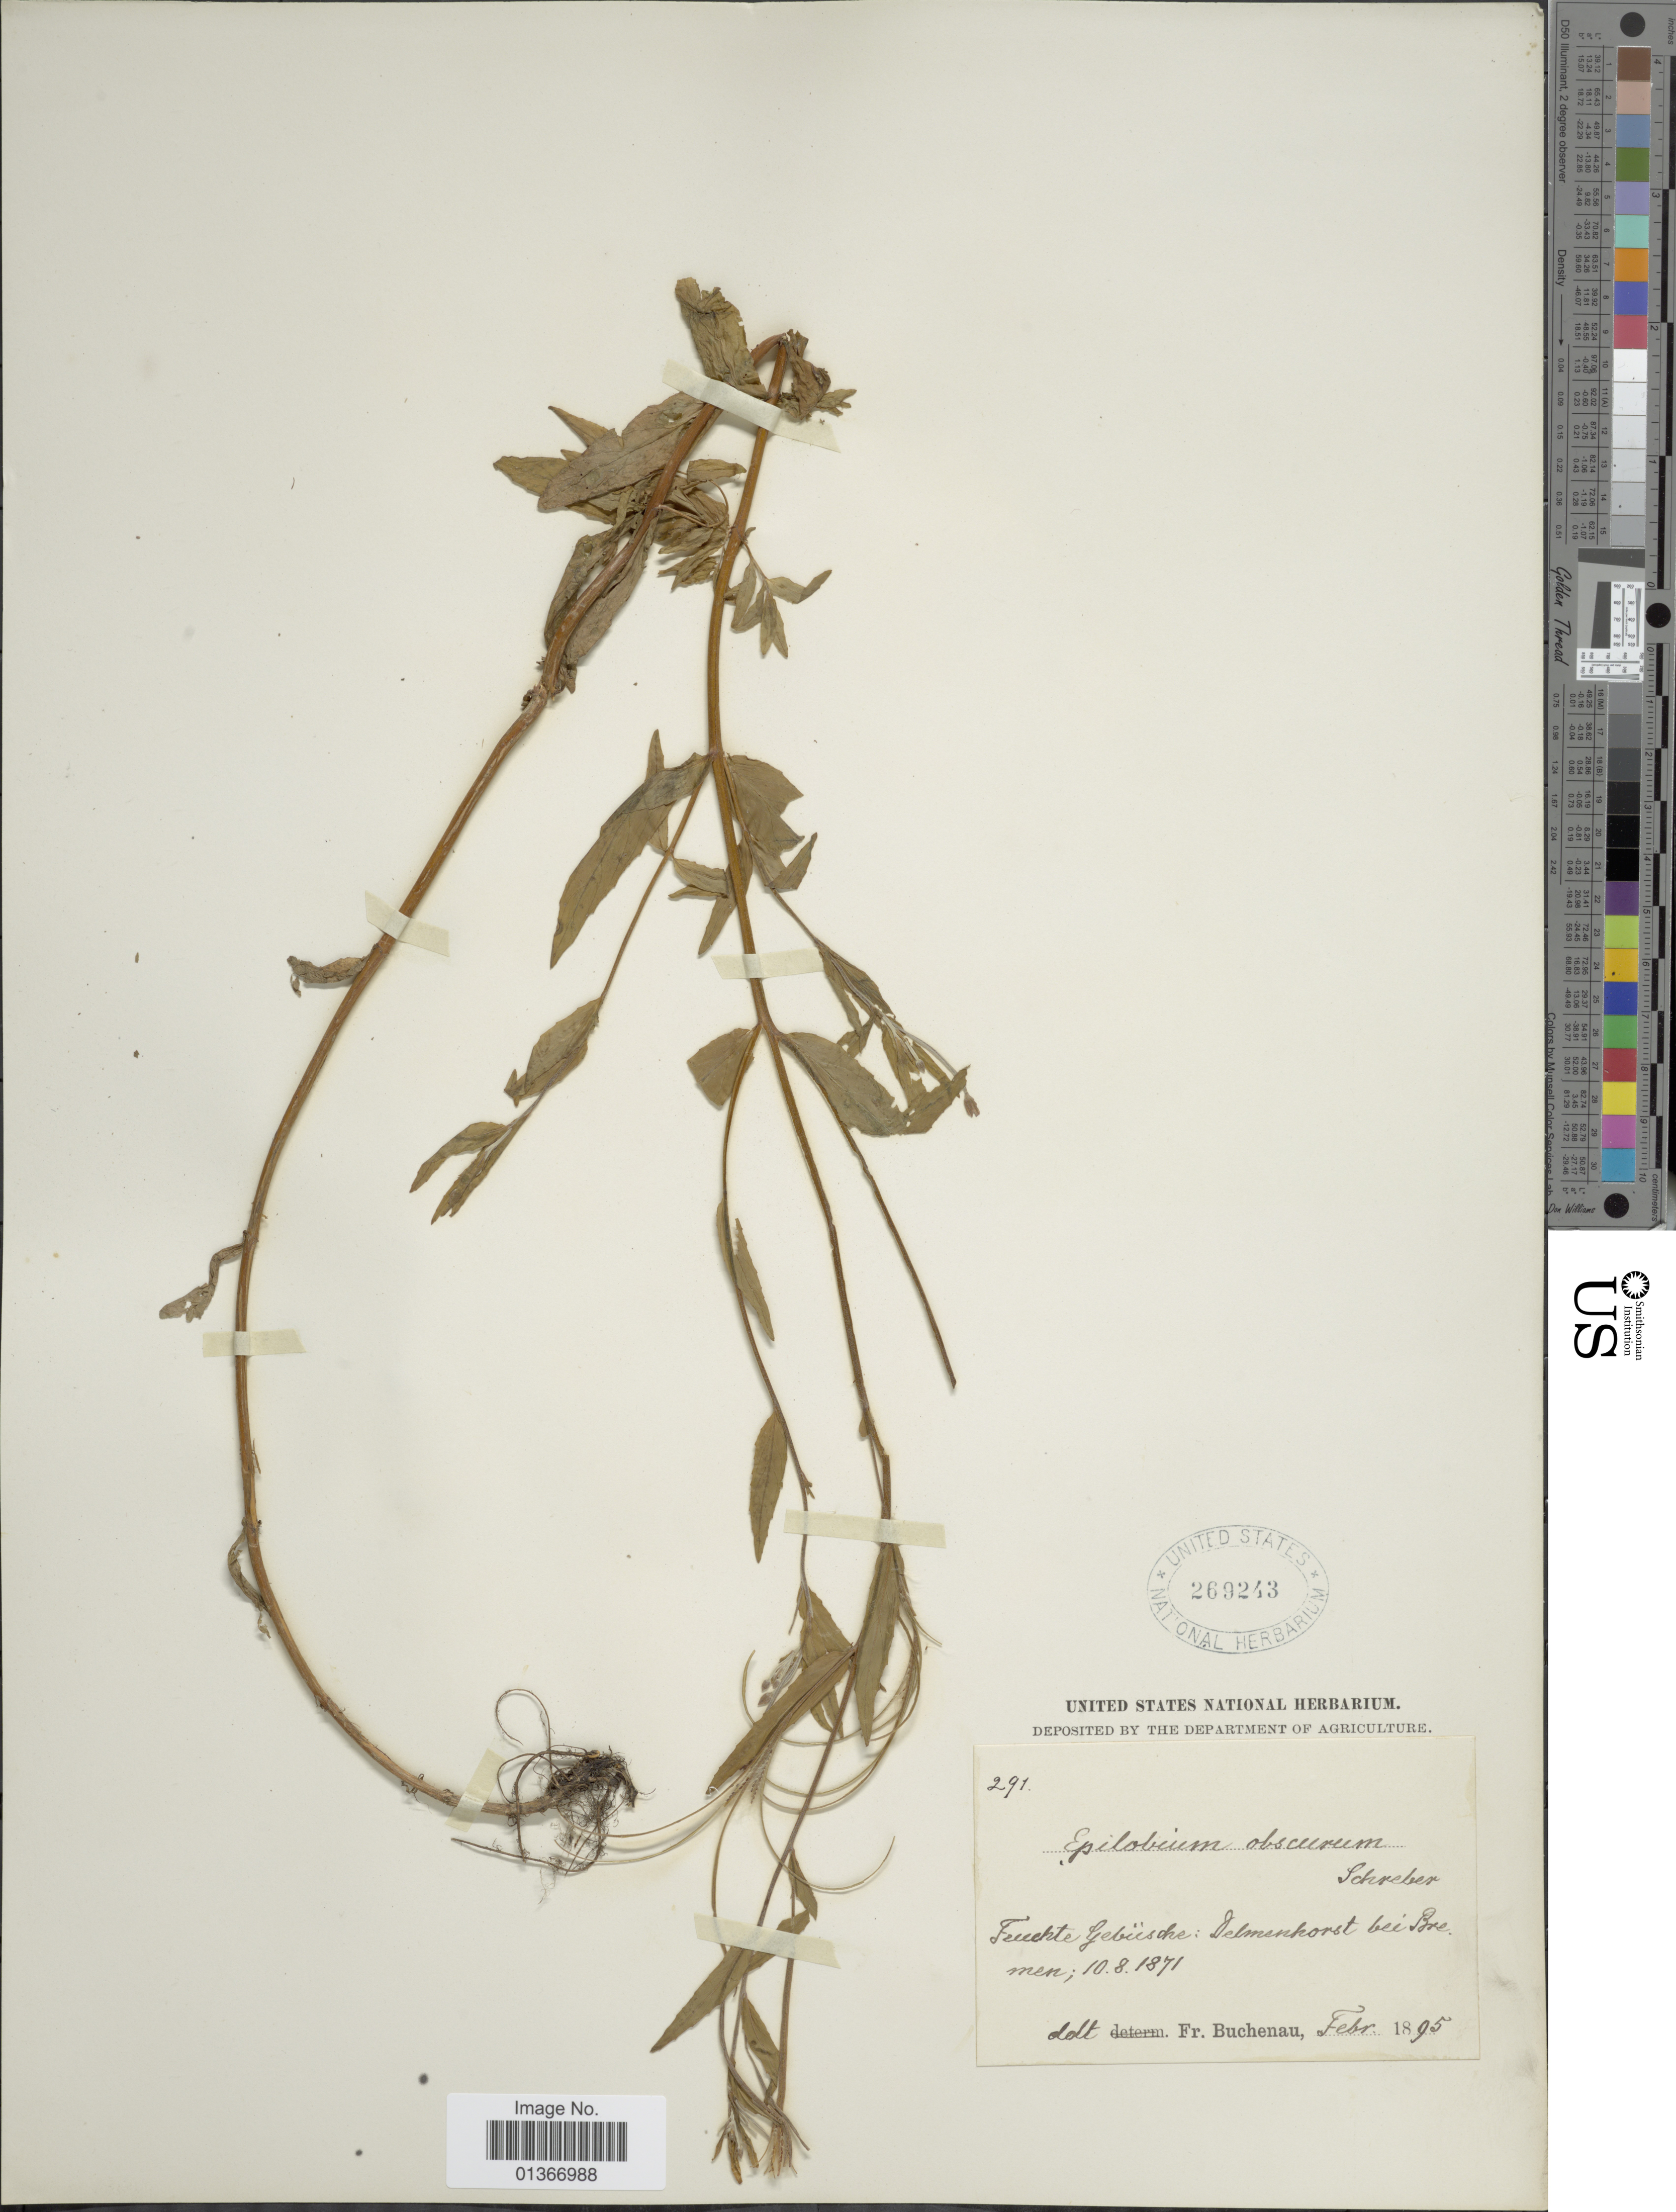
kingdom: Plantae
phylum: Tracheophyta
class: Magnoliopsida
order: Myrtales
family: Onagraceae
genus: Epilobium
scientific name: Epilobium obscurum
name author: Schreb.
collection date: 1871-08-10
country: Germany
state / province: Bremen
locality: Fruchte Gebüsche: Delmenkorst. [interpreted]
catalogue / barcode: US 269243